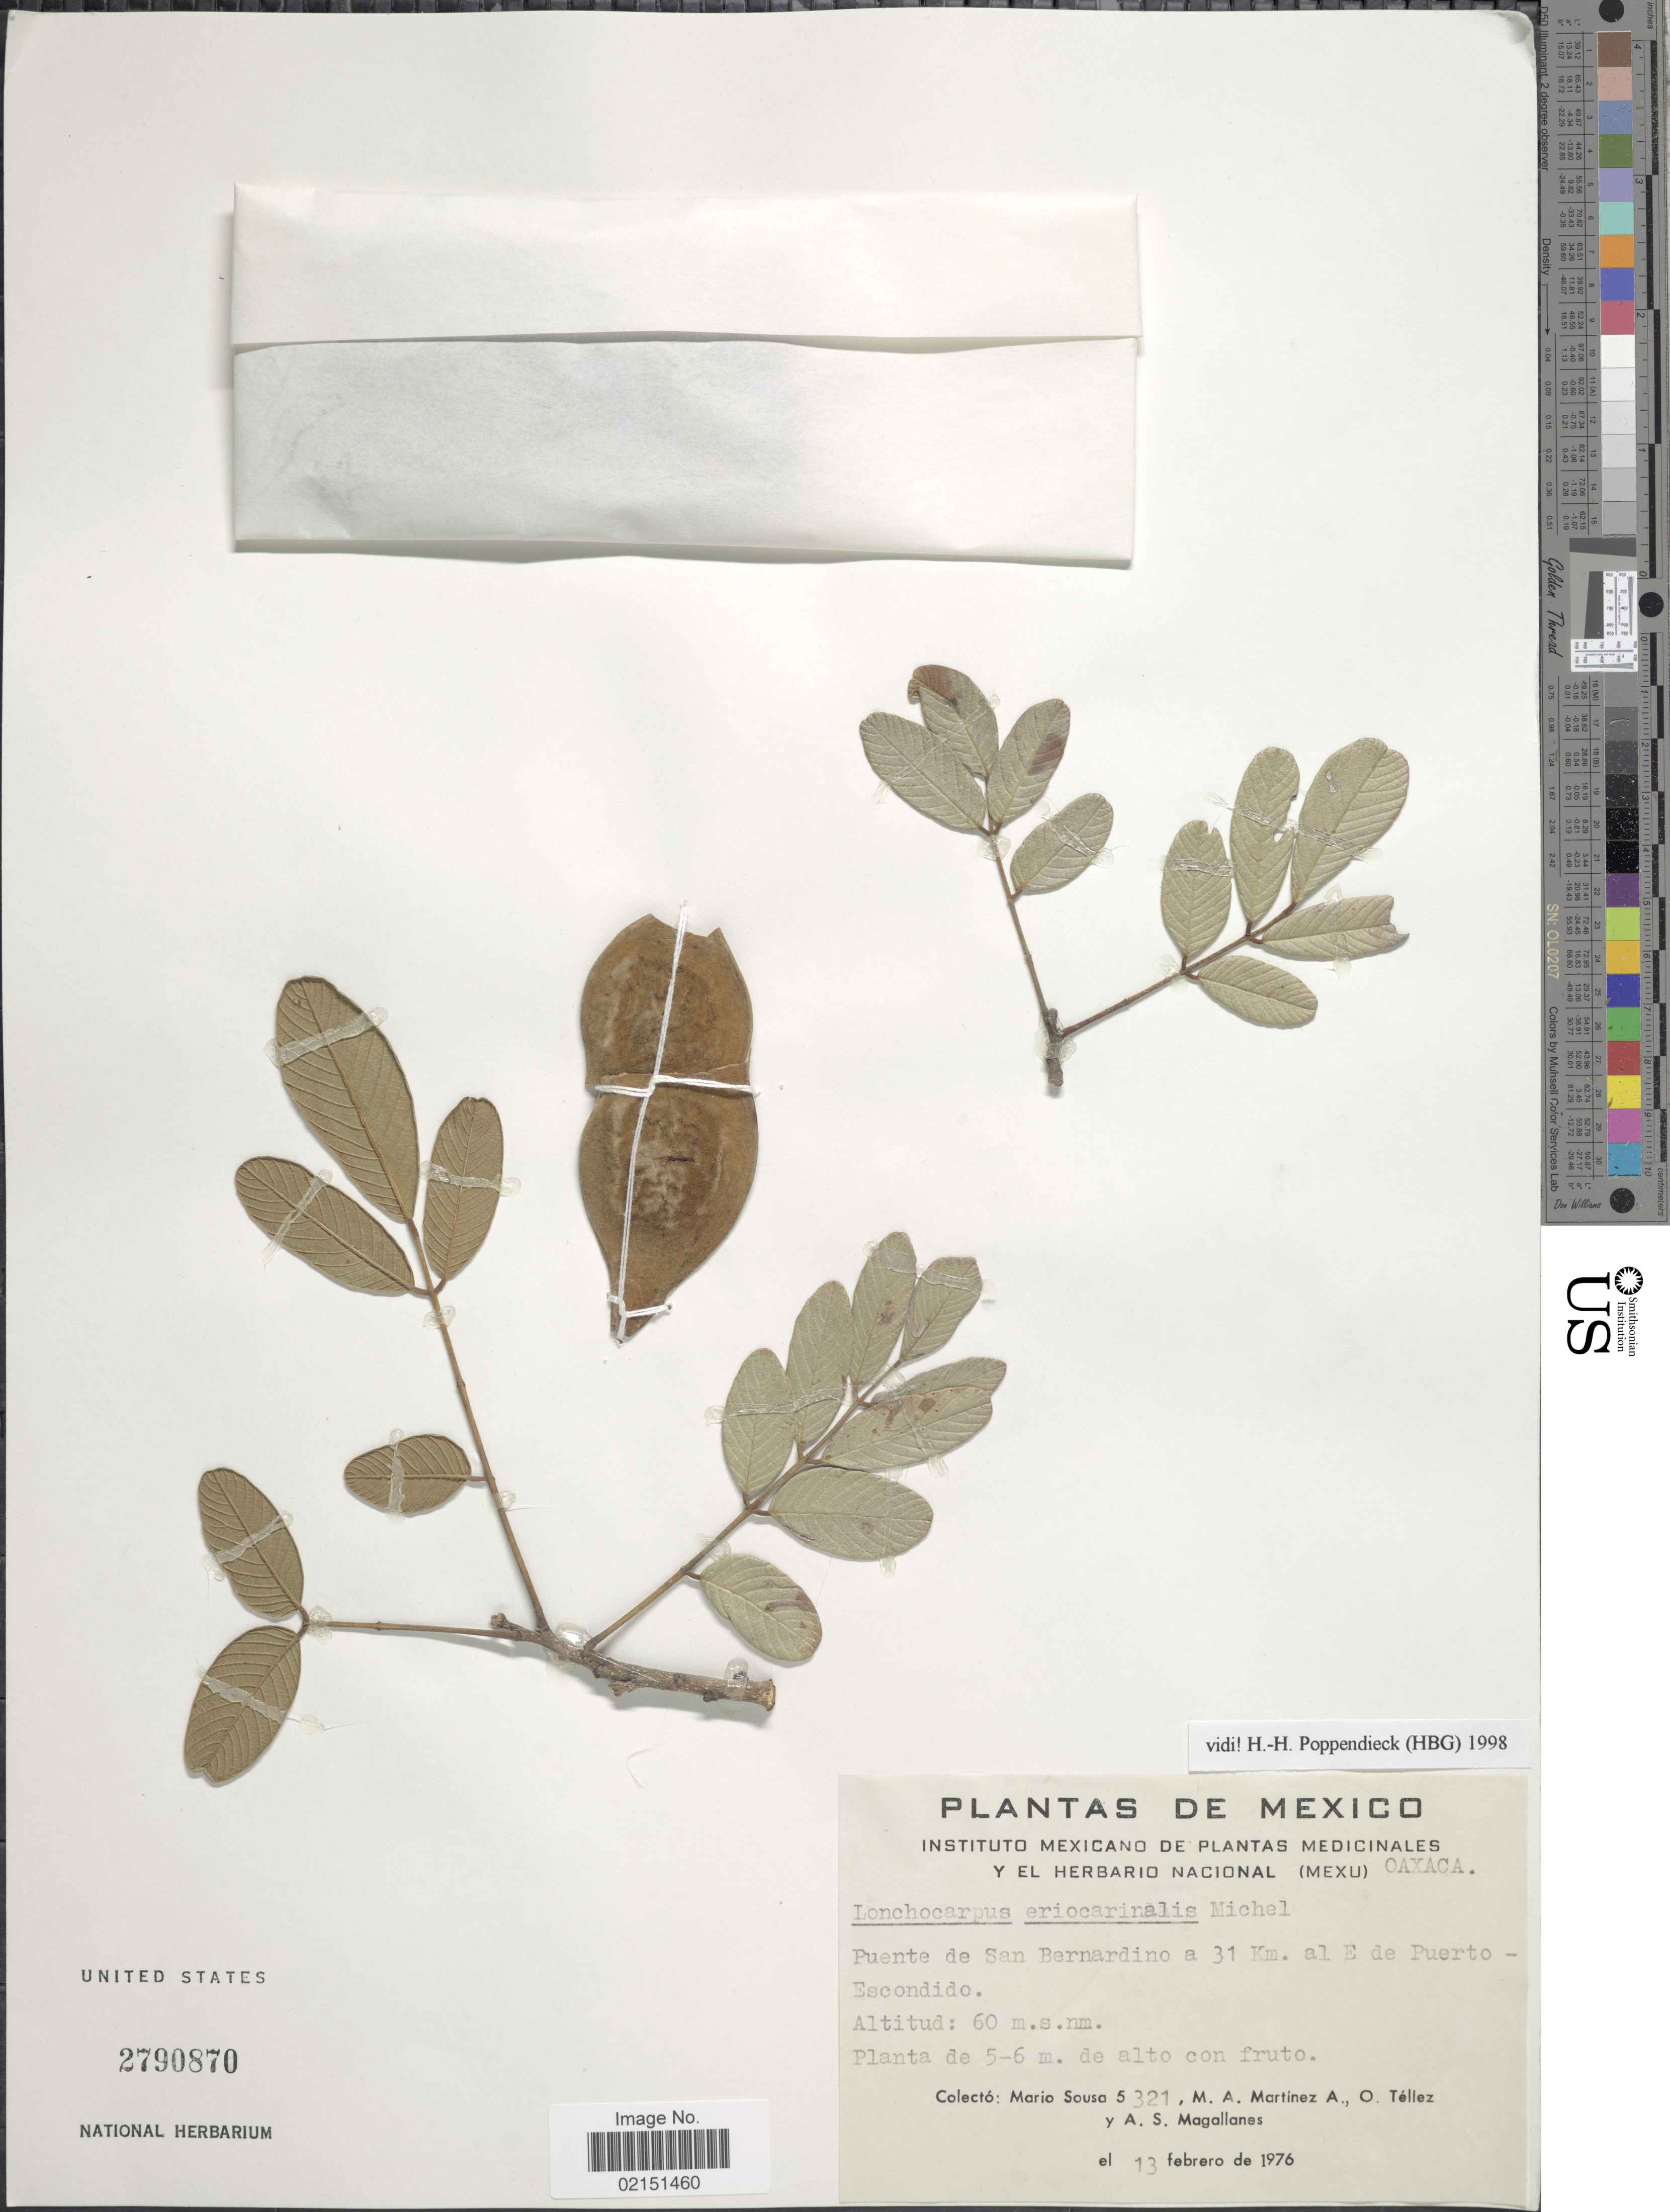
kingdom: Plantae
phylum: Tracheophyta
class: Magnoliopsida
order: Fabales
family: Fabaceae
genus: Lonchocarpus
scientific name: Lonchocarpus eriocarinalis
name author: Micheli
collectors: M. Sousa S., M. A. Martínez Alfaro, Téllez, O. & Schubert, B.G. & A. Magallanes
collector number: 5321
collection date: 1976-02-13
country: Mexico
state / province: Oaxaca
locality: Oaxaca. Punete de San Bernardino a 31 Km. al E de Puerto-Escondido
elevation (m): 60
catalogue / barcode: US 2790870